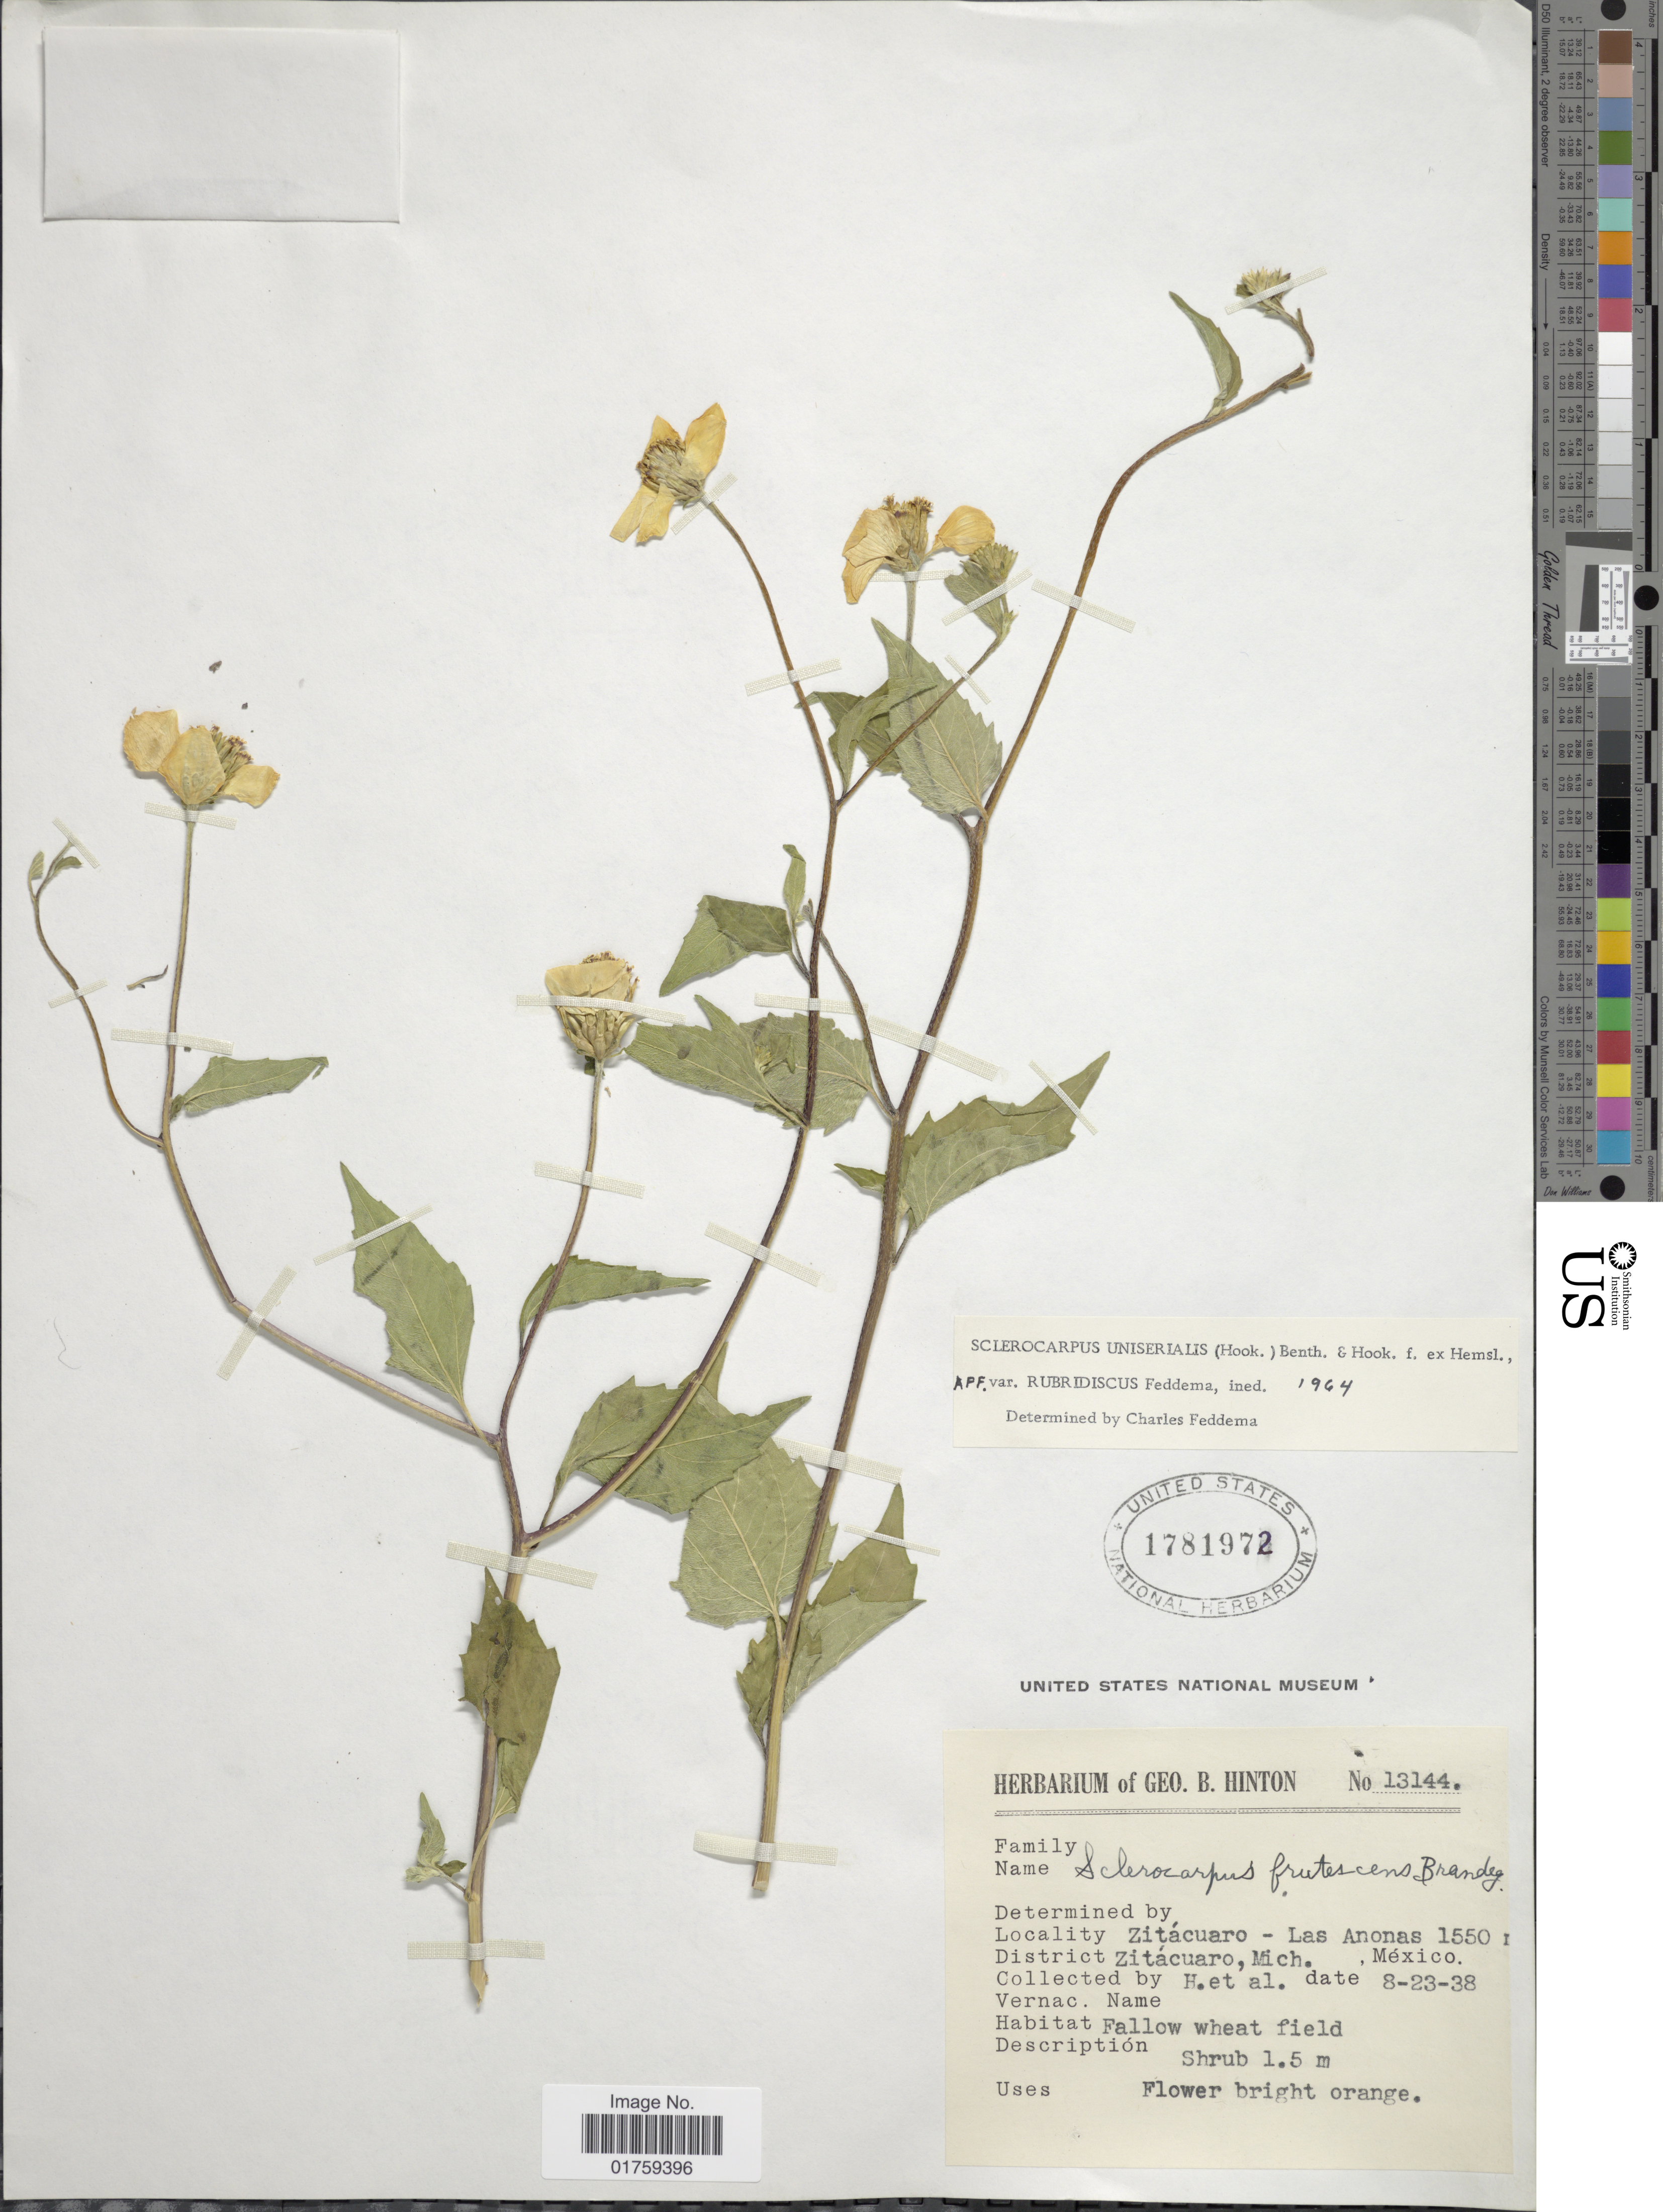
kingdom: Plantae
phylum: Tracheophyta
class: Magnoliopsida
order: Asterales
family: Asteraceae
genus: Sclerocarpus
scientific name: Sclerocarpus uniserialis var. rubridiscus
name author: Feddema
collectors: G. B. Hinton & et al.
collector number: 13144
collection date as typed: Transcribed d/m/y: 23/8/38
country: Mexico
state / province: Michoacán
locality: Zitacuro-Las Anonas District Zitacuaro, Mich. Mexico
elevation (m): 1550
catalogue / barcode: US 1781972